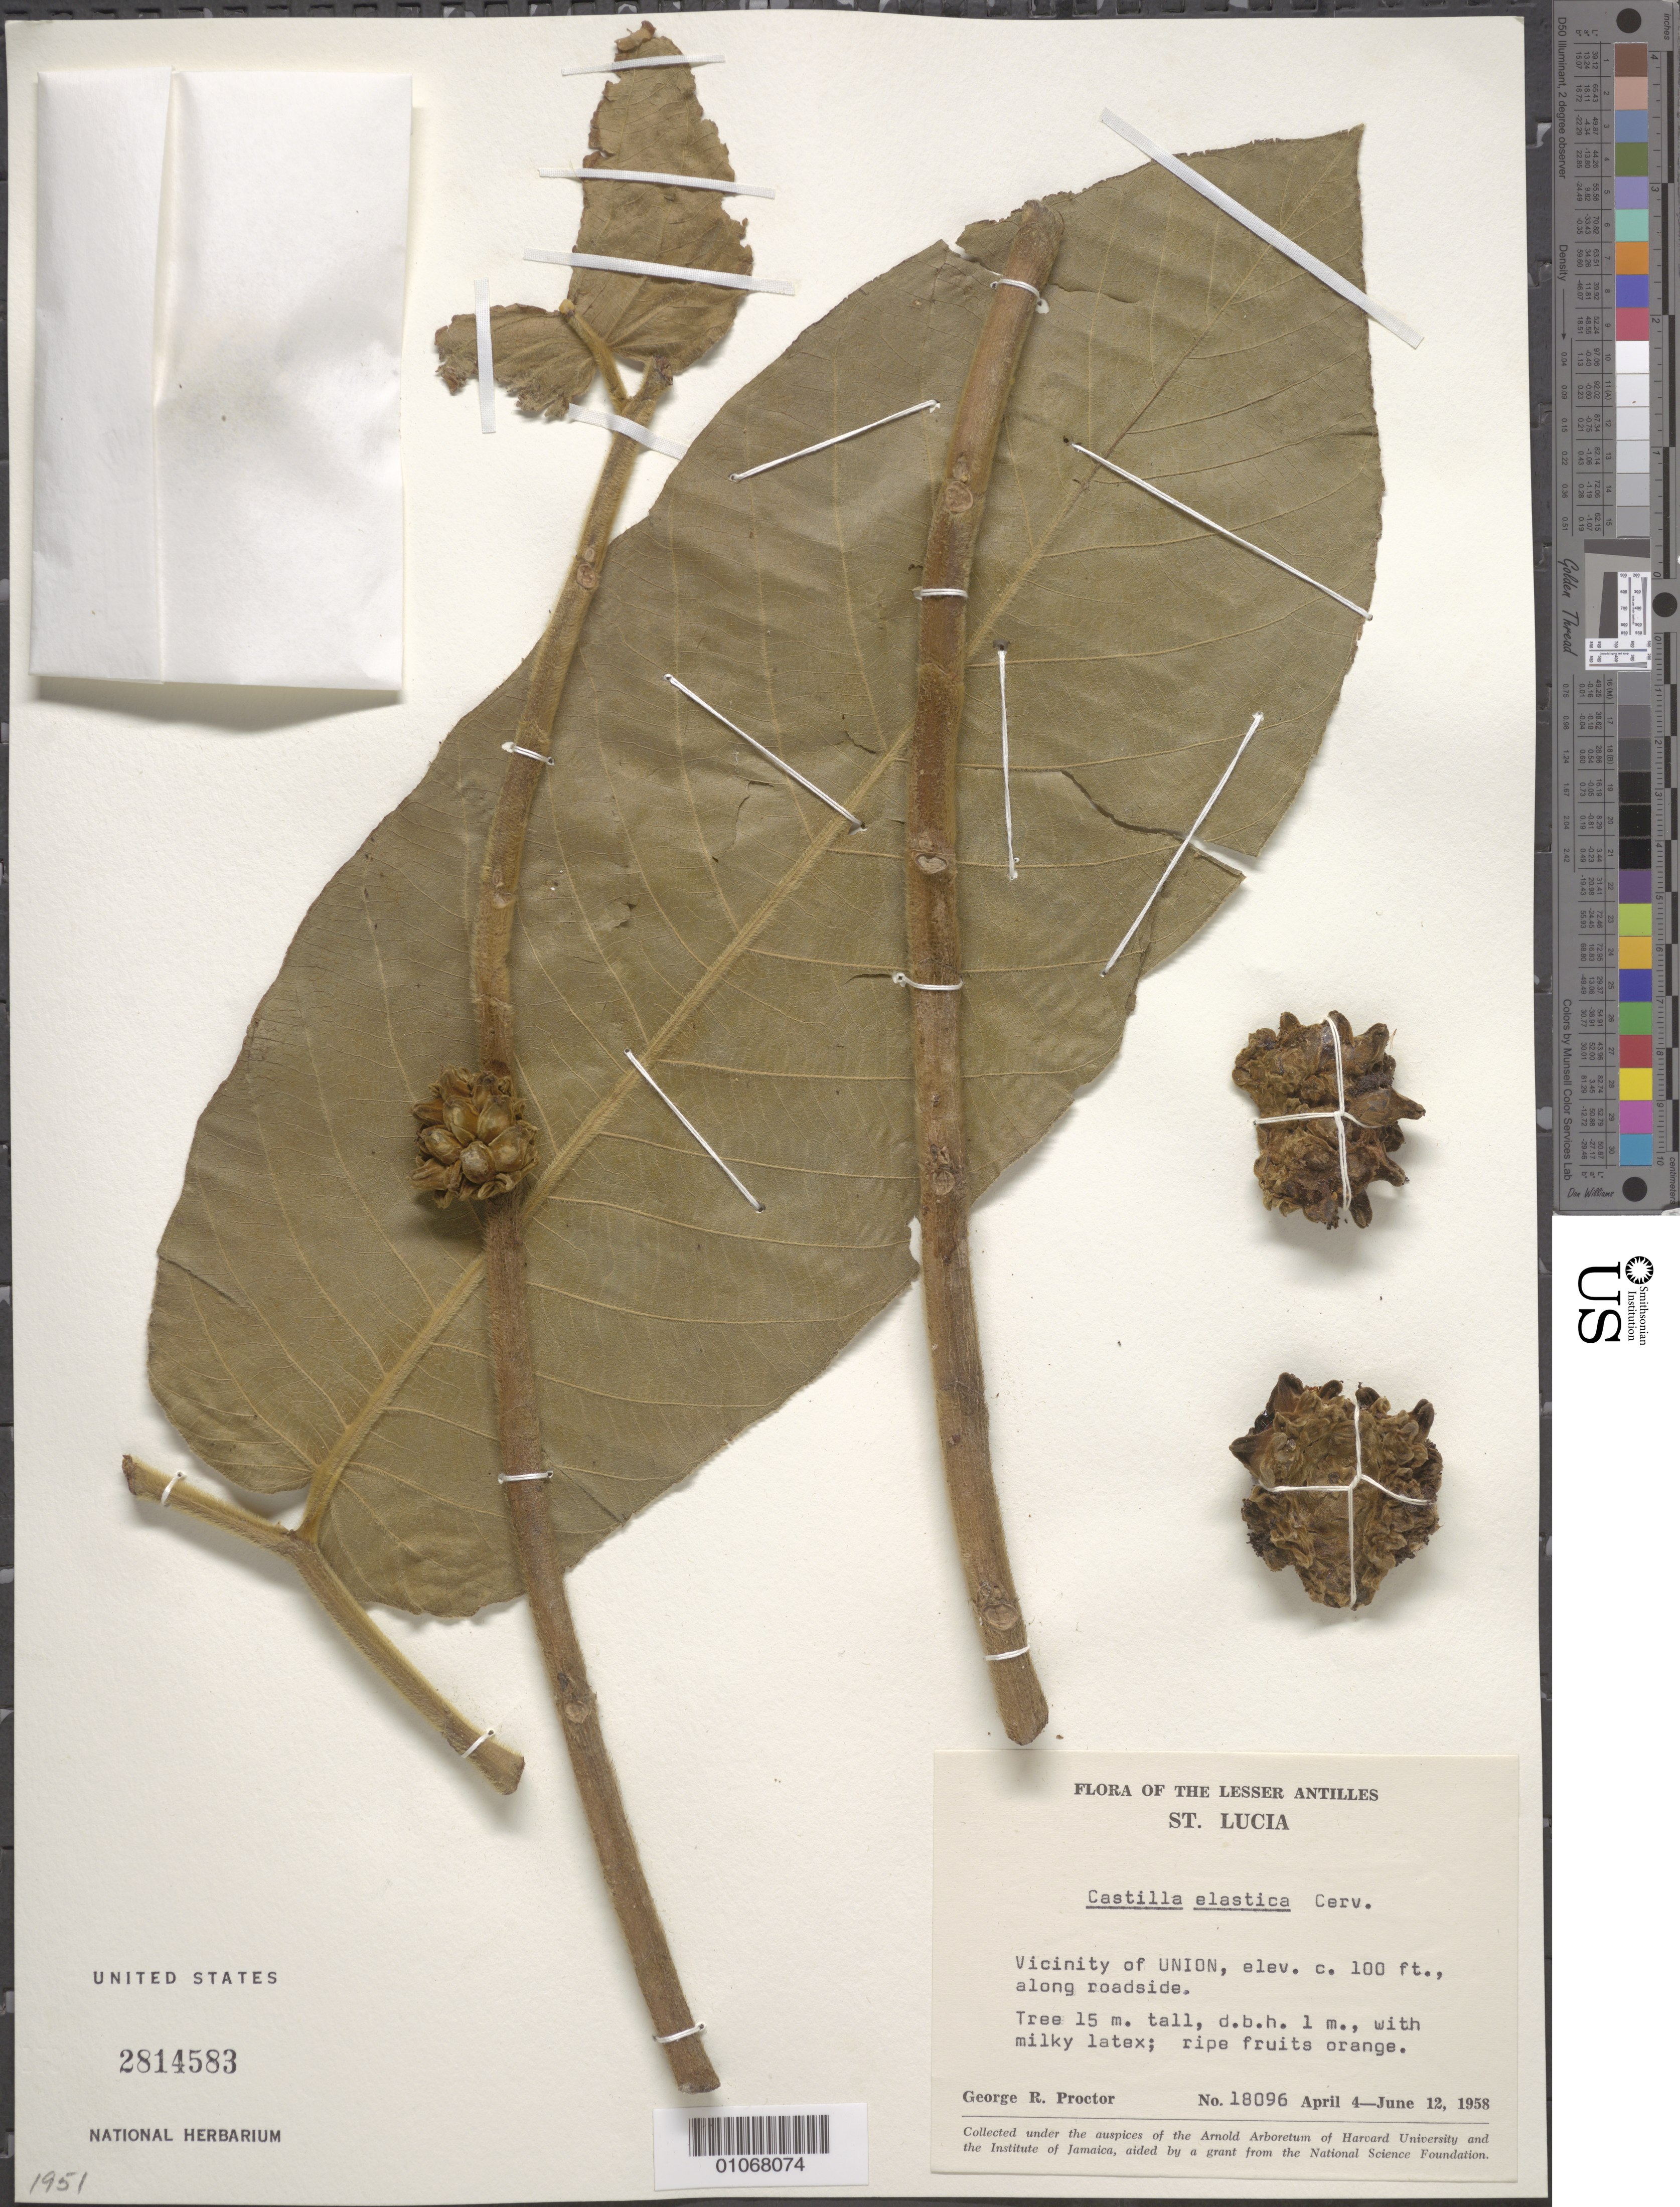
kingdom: Plantae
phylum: Tracheophyta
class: Magnoliopsida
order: Rosales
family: Moraceae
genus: Castilla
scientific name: Castilla elastica subsp. elastica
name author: Sessé ex Cerv.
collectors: G. R. Proctor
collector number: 18096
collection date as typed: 04 Apr 1958 to 12 Jun 1958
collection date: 1958-04-04/1958-06-12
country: St. Vincent - Grenadines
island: Union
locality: Vicinity of Union.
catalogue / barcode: US 2814583